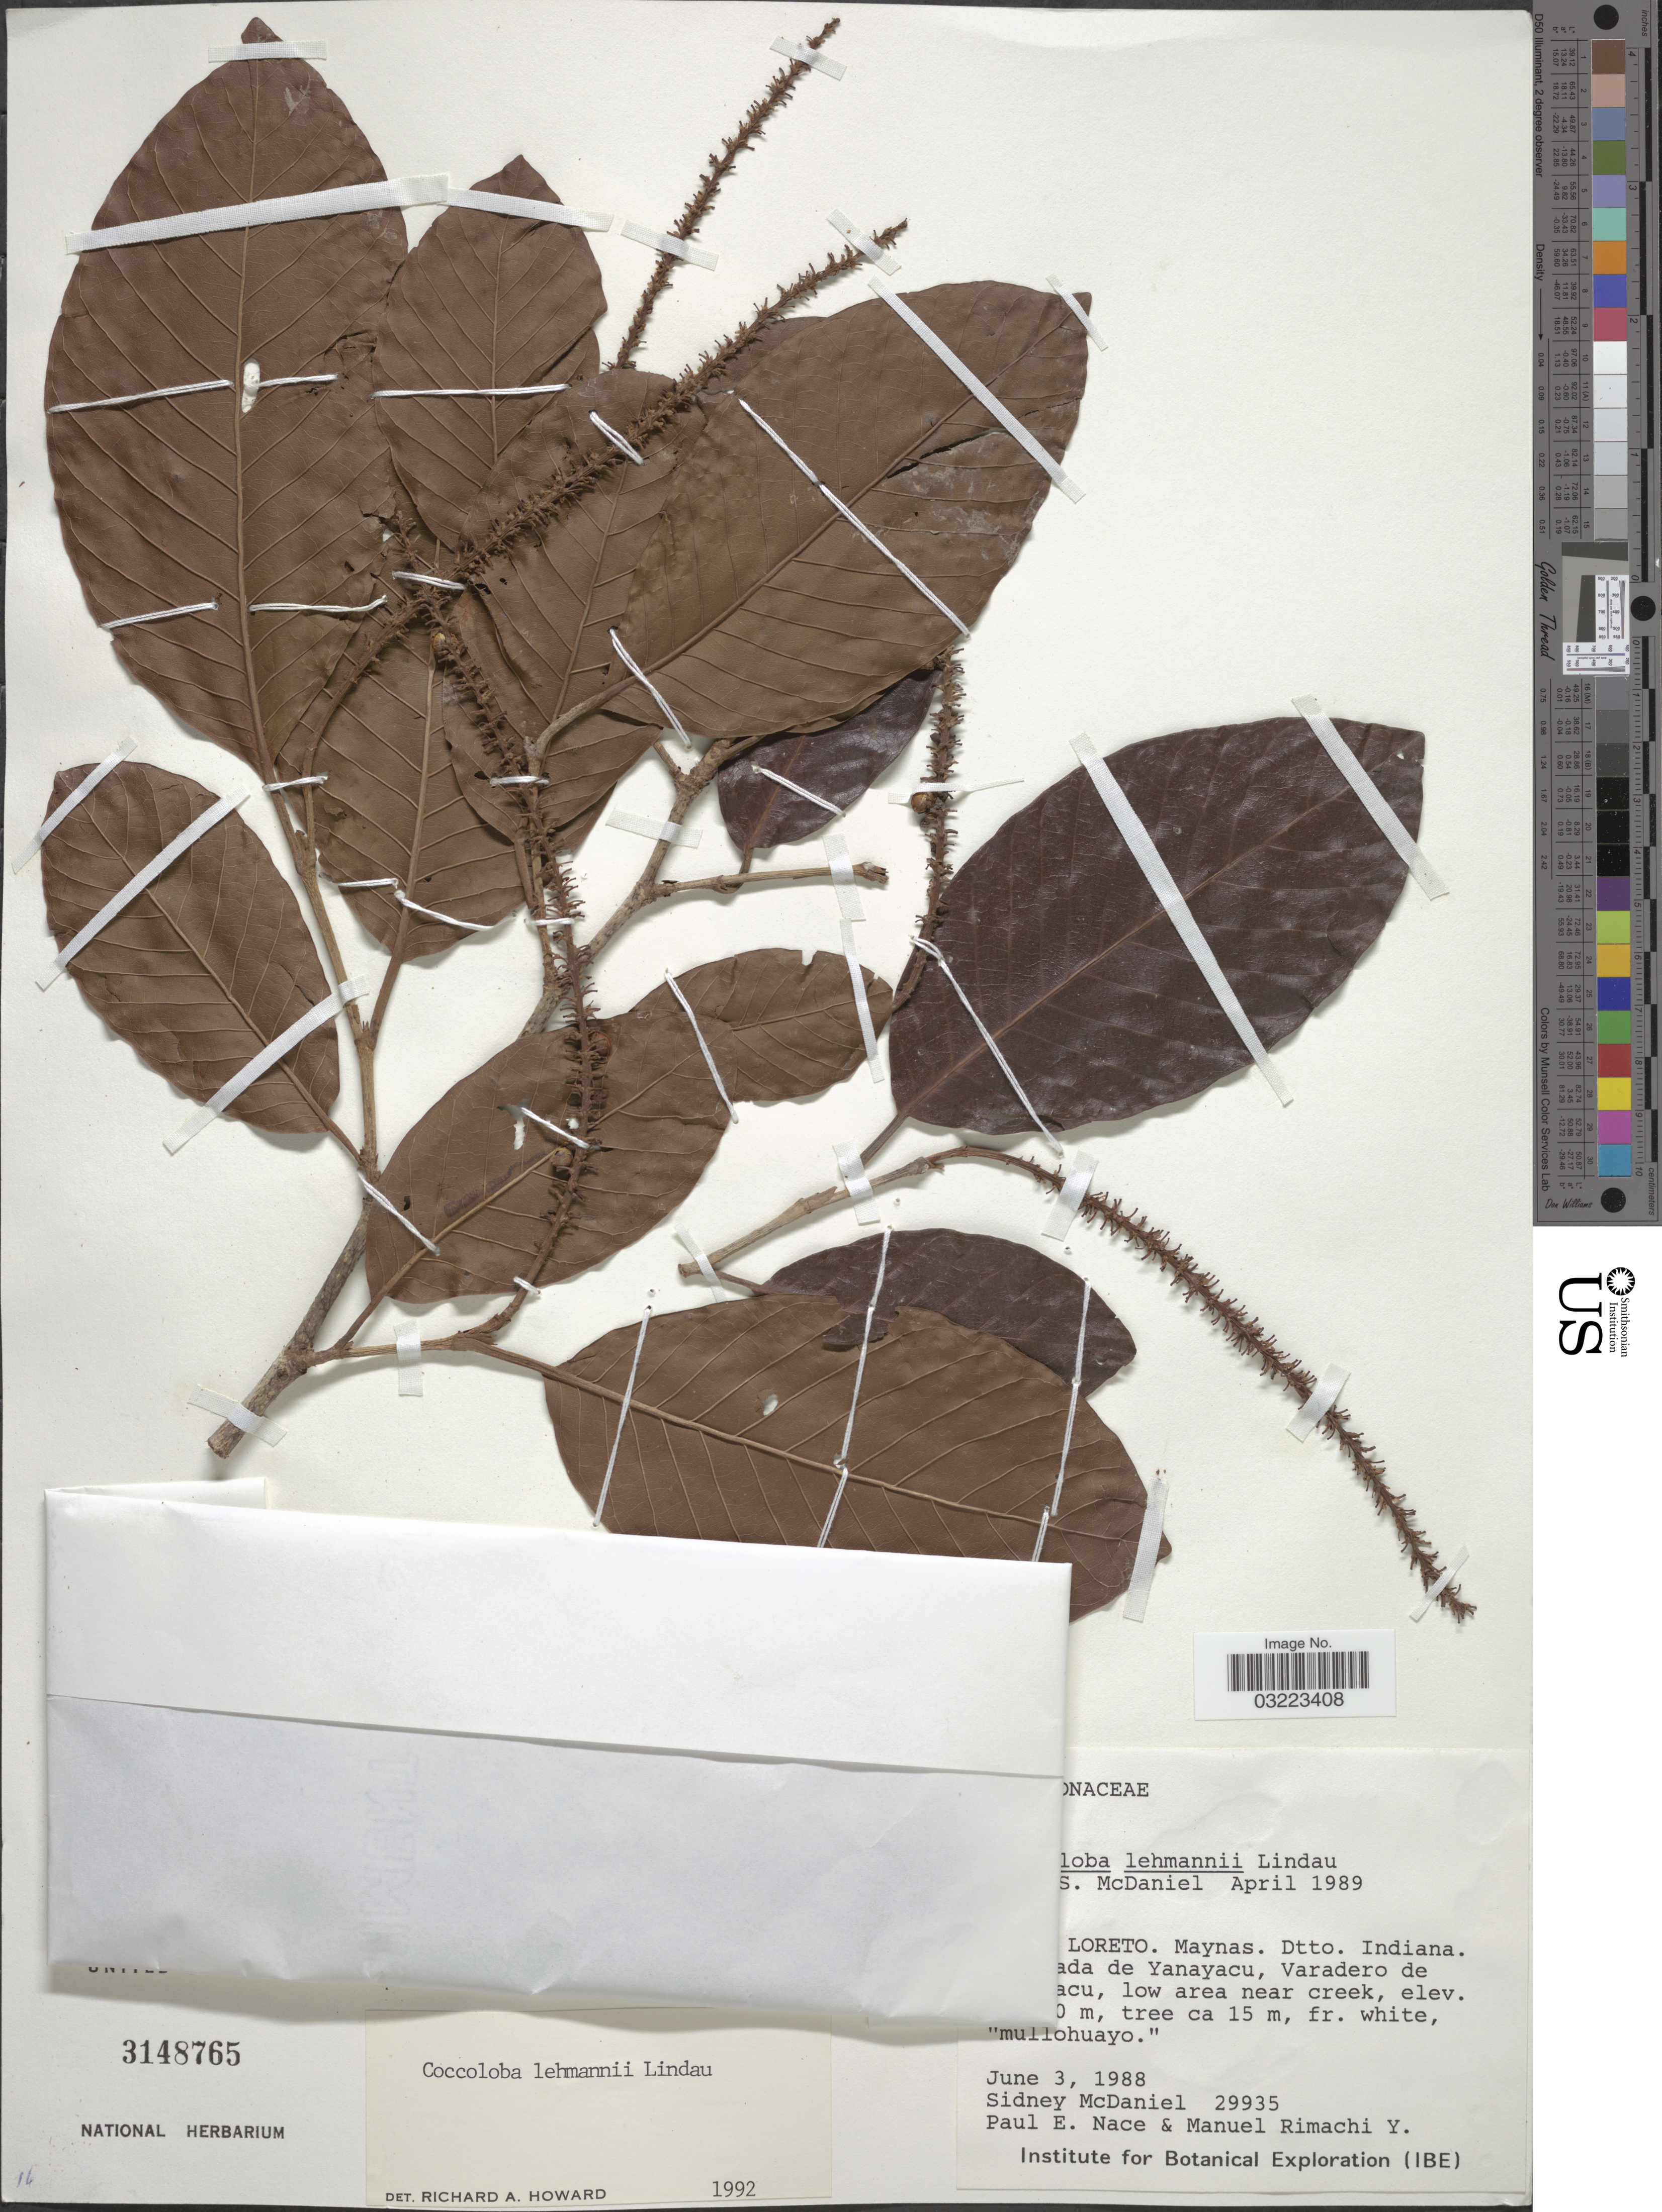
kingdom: Plantae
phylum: Tracheophyta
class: Magnoliopsida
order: Caryophyllales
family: Polygonaceae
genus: Coccoloba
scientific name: Coccoloba lehmannii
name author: Lindau ex Hieron.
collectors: S. McDaniel, P. Nace & M. Rimachi Y.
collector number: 29935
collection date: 1988-06-03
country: Peru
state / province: Loreto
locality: Dtto. Indiana. Quebrada de Yanayacu, Varadero de Yanayacu, low area near creek.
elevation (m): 0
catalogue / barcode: US 3148765